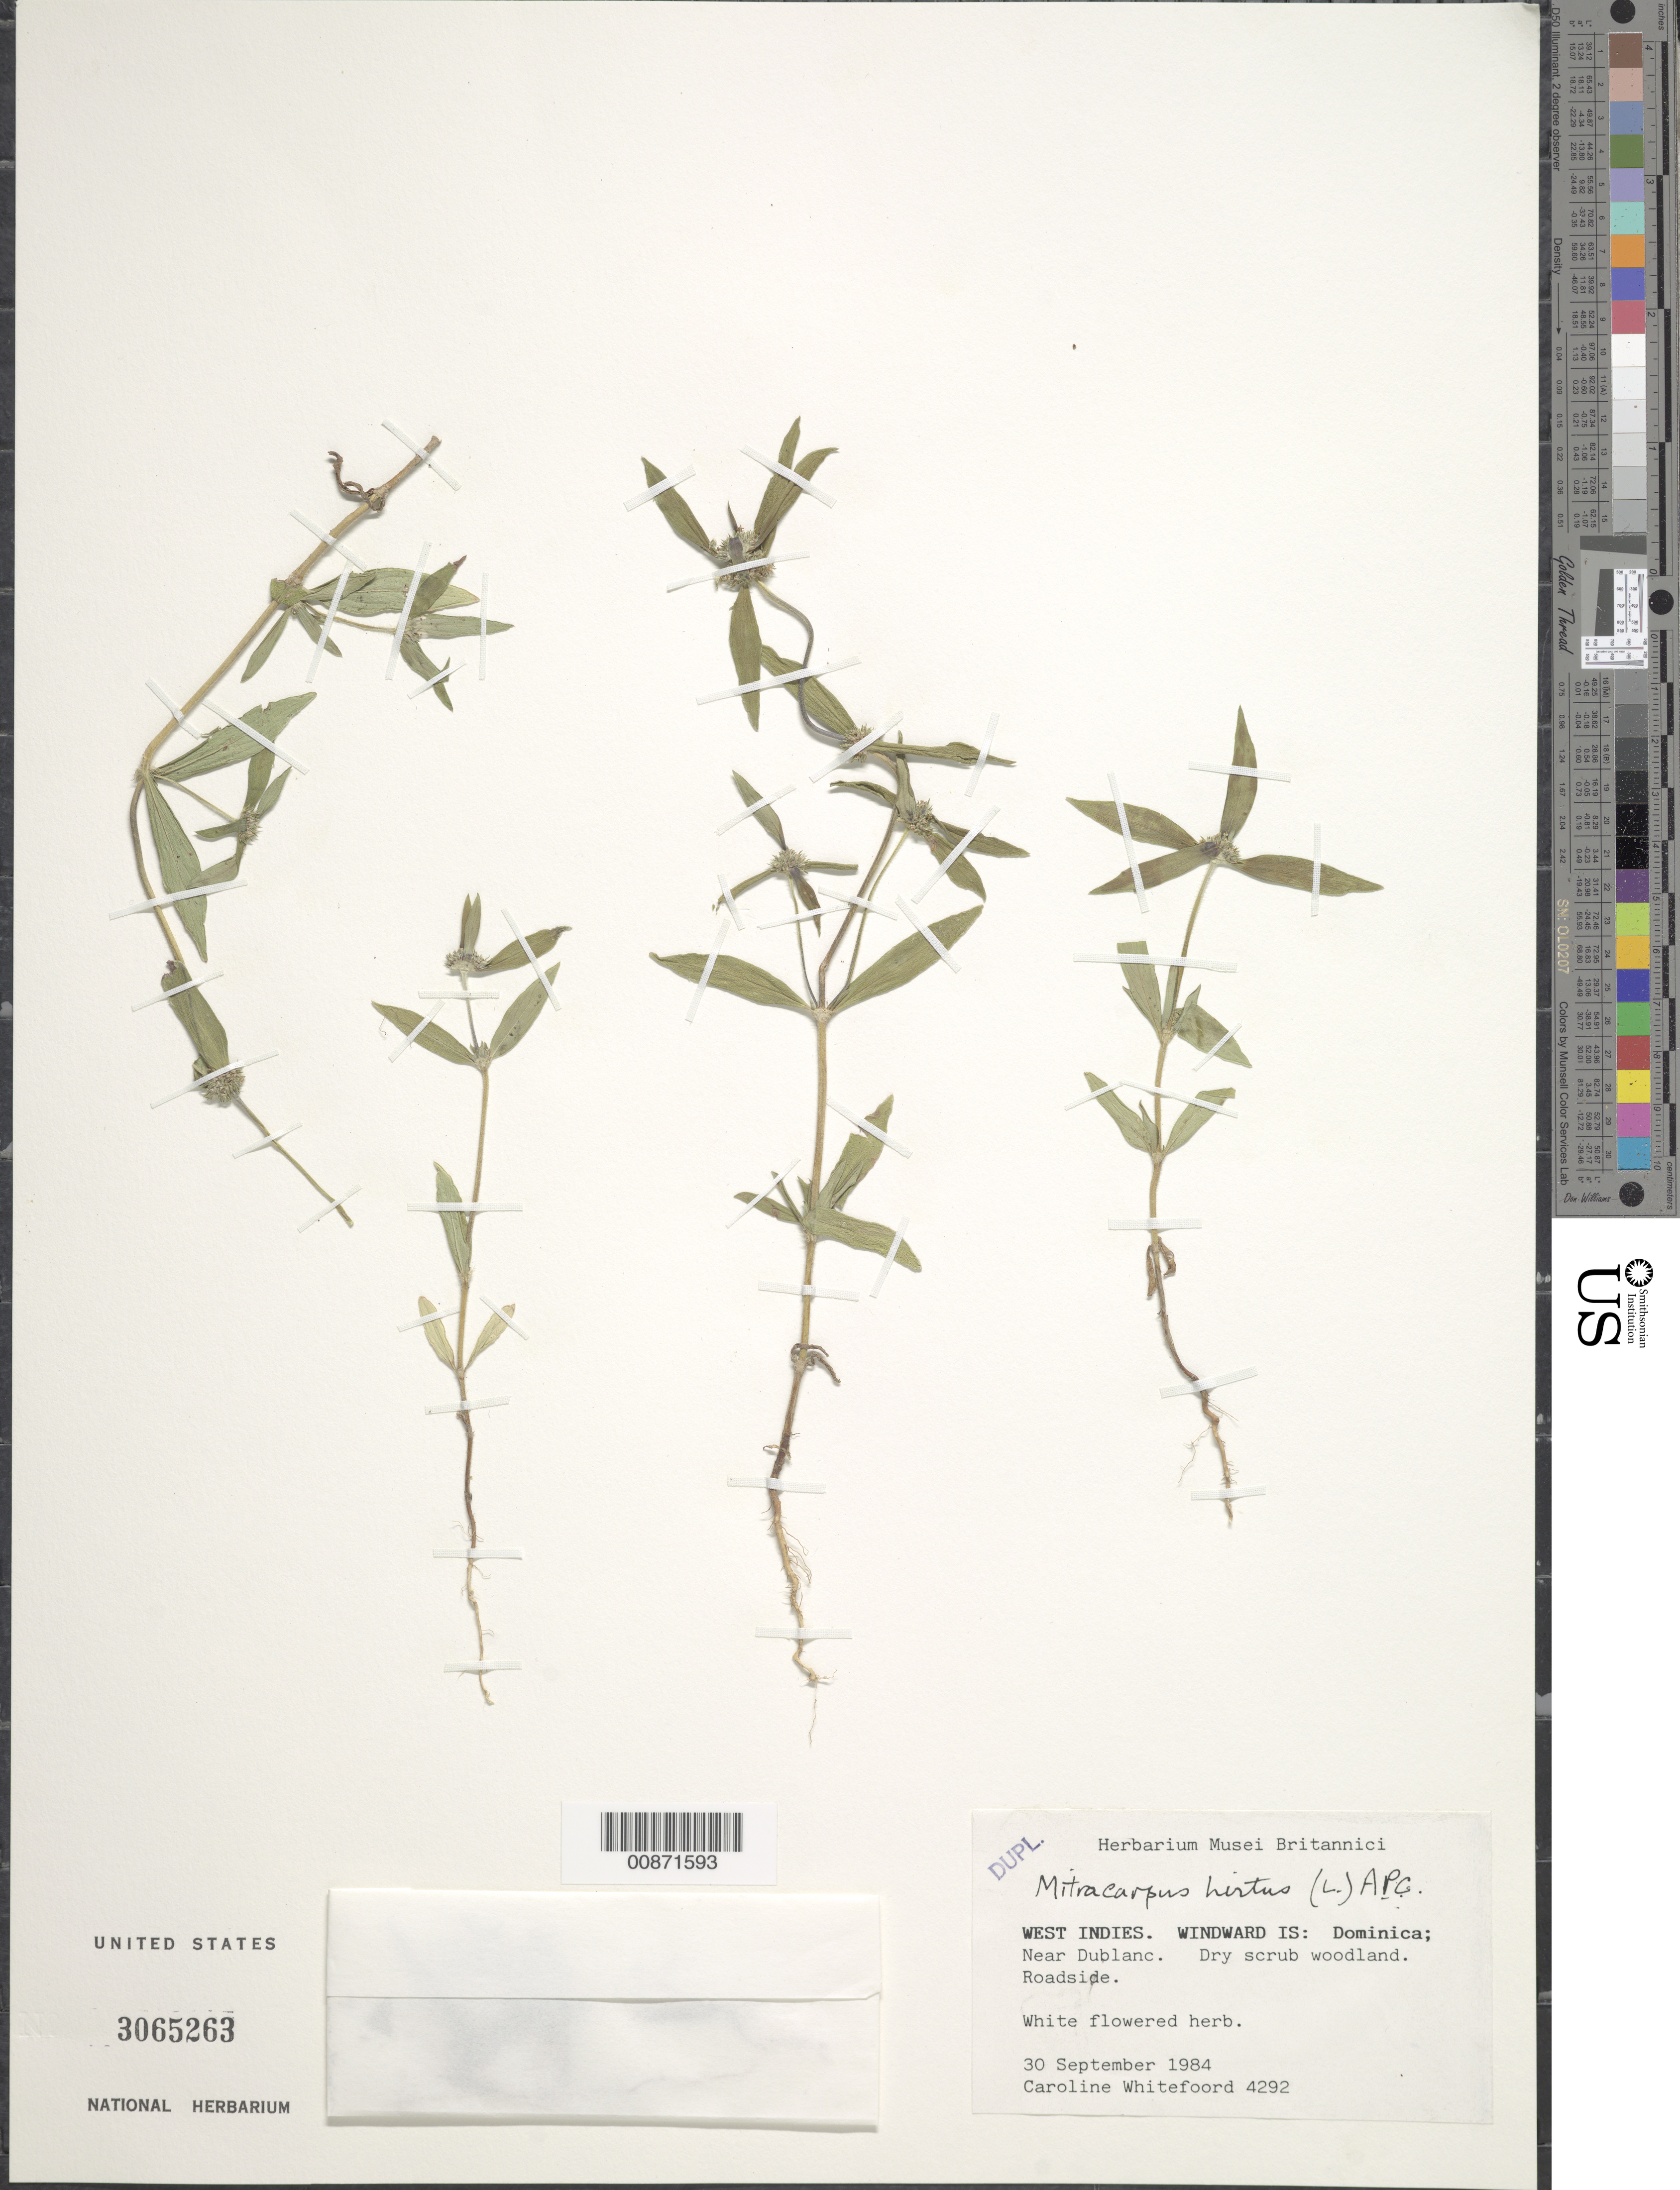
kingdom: Plantae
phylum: Tracheophyta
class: Magnoliopsida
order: Gentianales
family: Rubiaceae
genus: Mitracarpus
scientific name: Mitracarpus hirtus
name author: (L.) DC.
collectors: C. Whitefoord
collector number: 4292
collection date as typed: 30 Sep 1984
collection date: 1984-09-30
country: Dominica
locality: Near Dublanc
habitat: Roadside; dry scrub woodland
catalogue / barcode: US 3065263